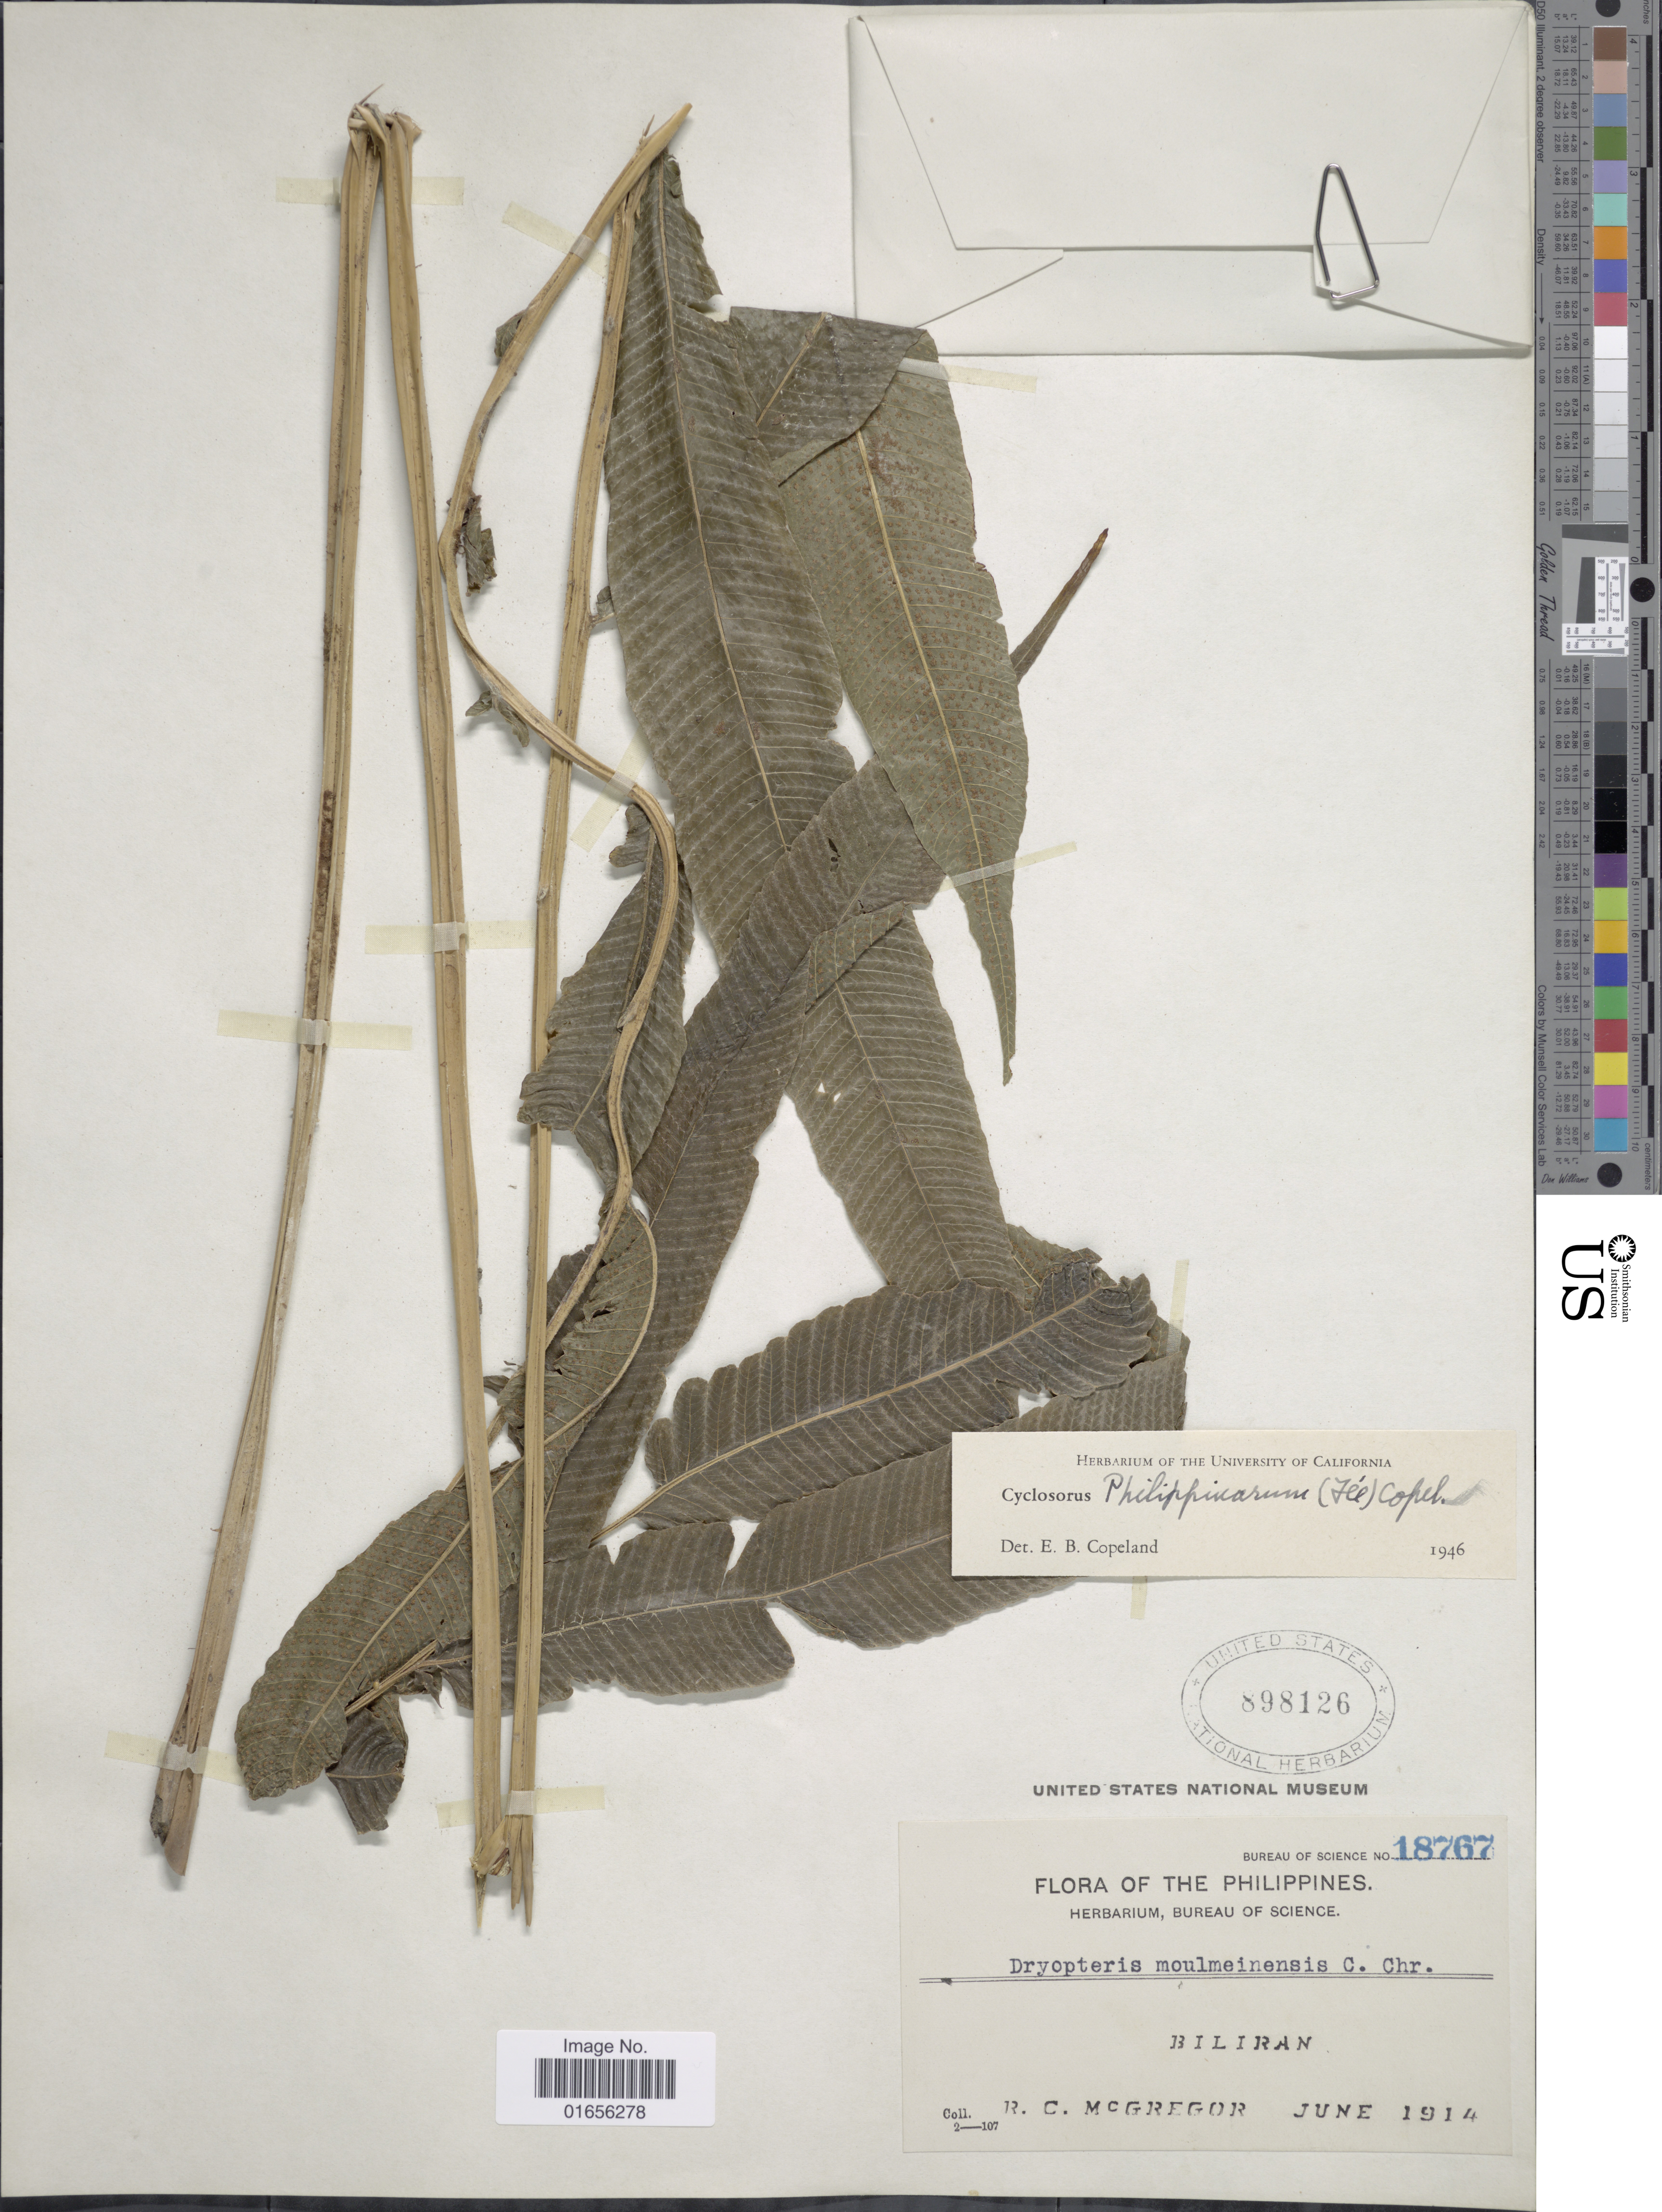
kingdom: Plantae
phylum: Tracheophyta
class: Polypodiopsida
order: Polypodiales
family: Thelypteridaceae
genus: Pronephrium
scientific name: Pronephrium philippinarum comb. ined.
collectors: R. C. McGregor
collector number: Bureau of Science 18767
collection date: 1914-06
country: Philippines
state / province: Eastern Visayas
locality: The Philippines, Biliran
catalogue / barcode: US 898126